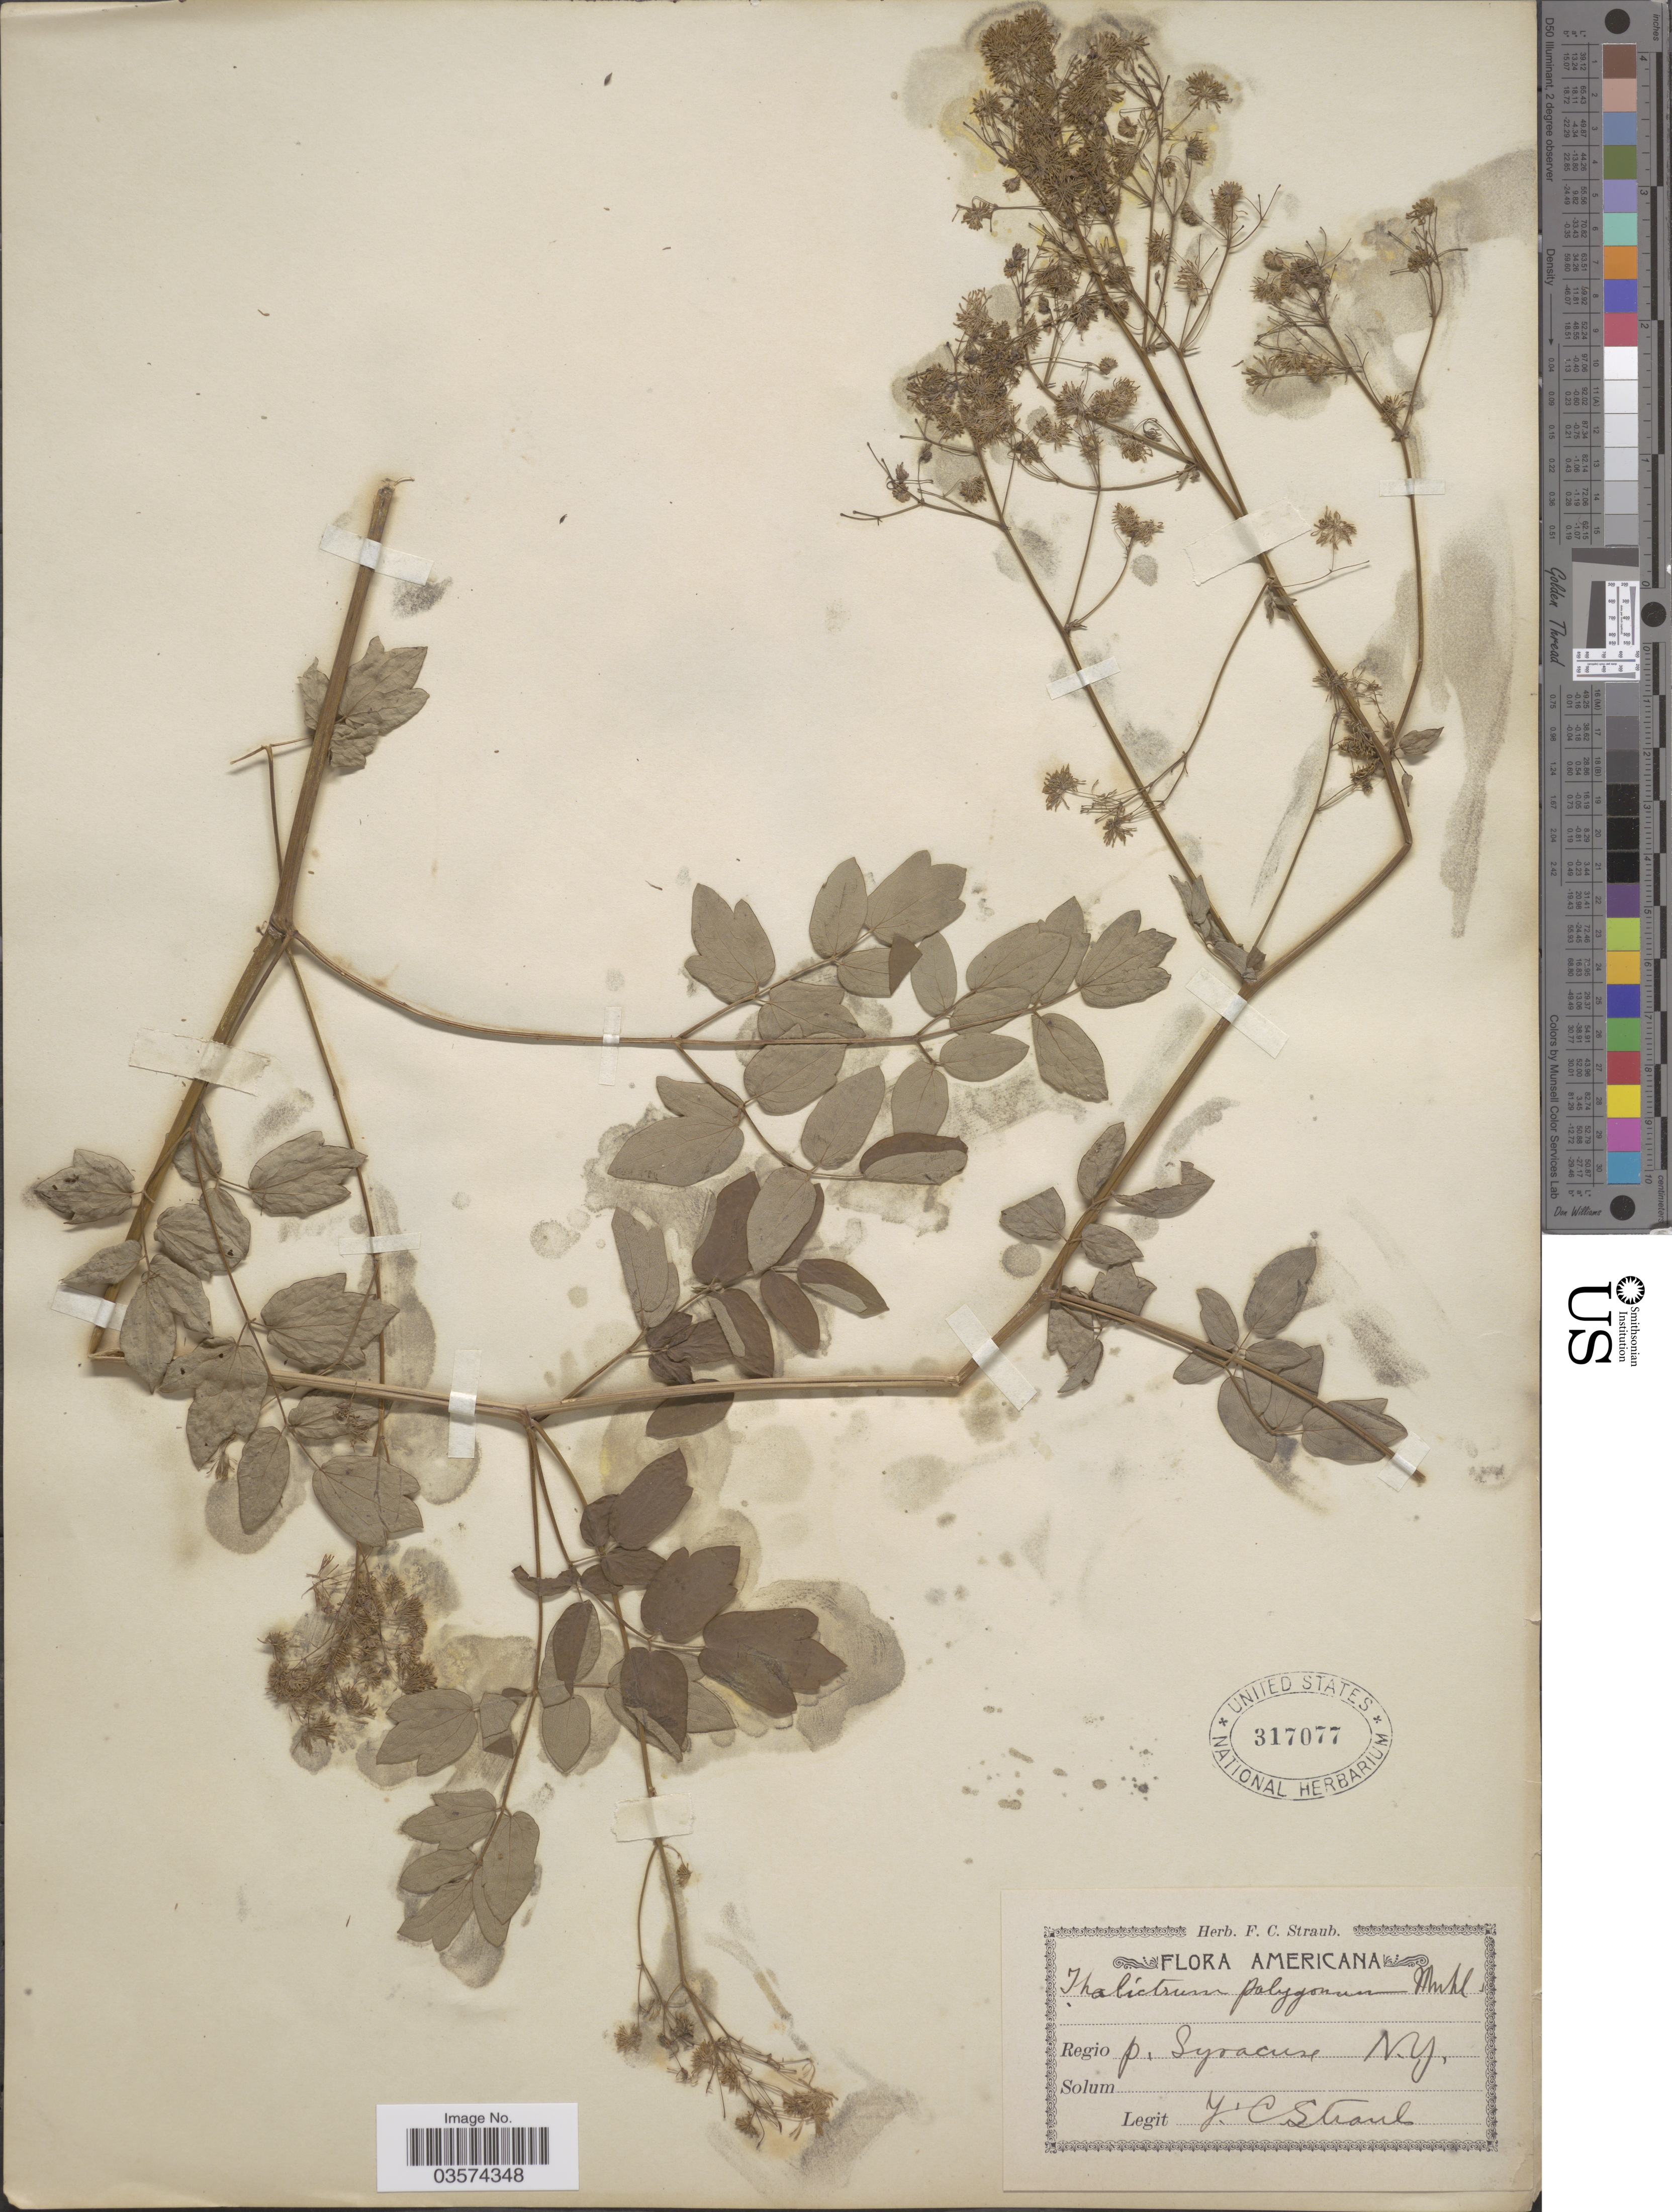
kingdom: Plantae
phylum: Tracheophyta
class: Magnoliopsida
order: Ranunculales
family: Ranunculaceae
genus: Thalictrum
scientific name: Thalictrum pubescens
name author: Pursh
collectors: F. Straub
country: United States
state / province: New York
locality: Regio P. Syracuse.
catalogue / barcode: US 317077